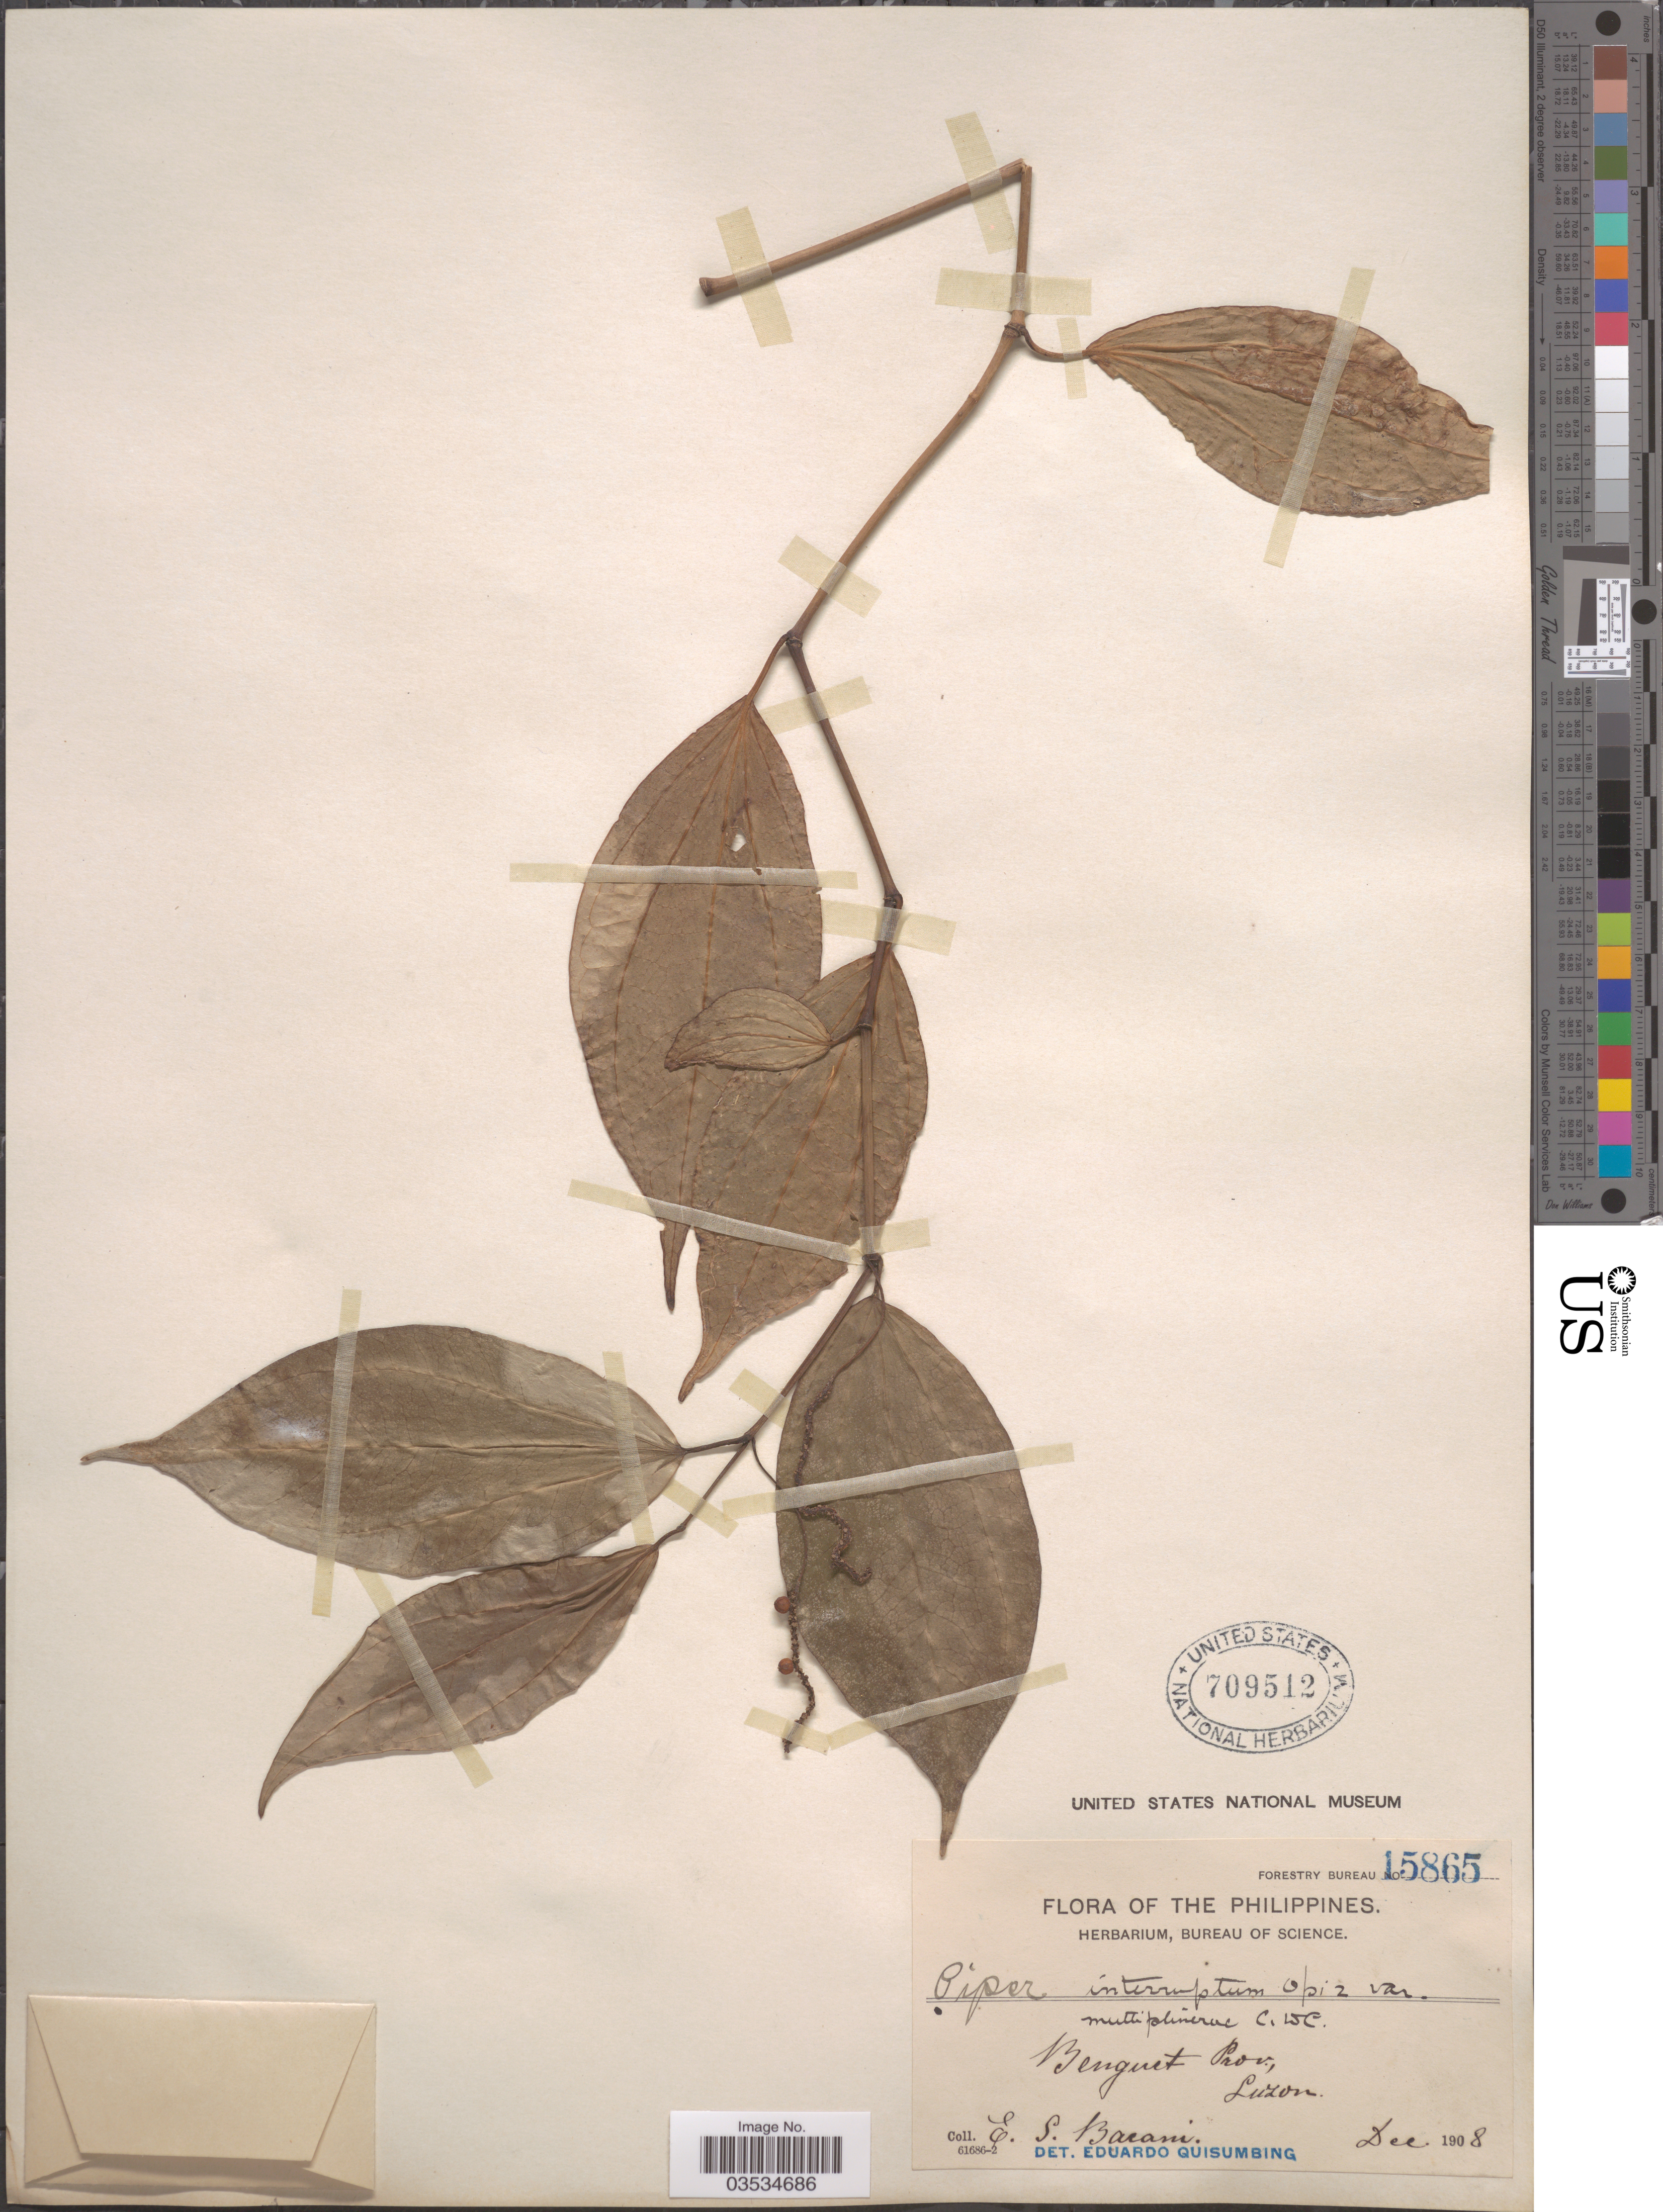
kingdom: Plantae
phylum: Tracheophyta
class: Magnoliopsida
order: Piperales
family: Piperaceae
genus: Piper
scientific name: Piper interruptum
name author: Opiz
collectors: E. Bacani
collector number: Forestry Bureau 15865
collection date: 1908-12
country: Philippines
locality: Benguet Prov., Luzon.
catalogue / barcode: US 709512